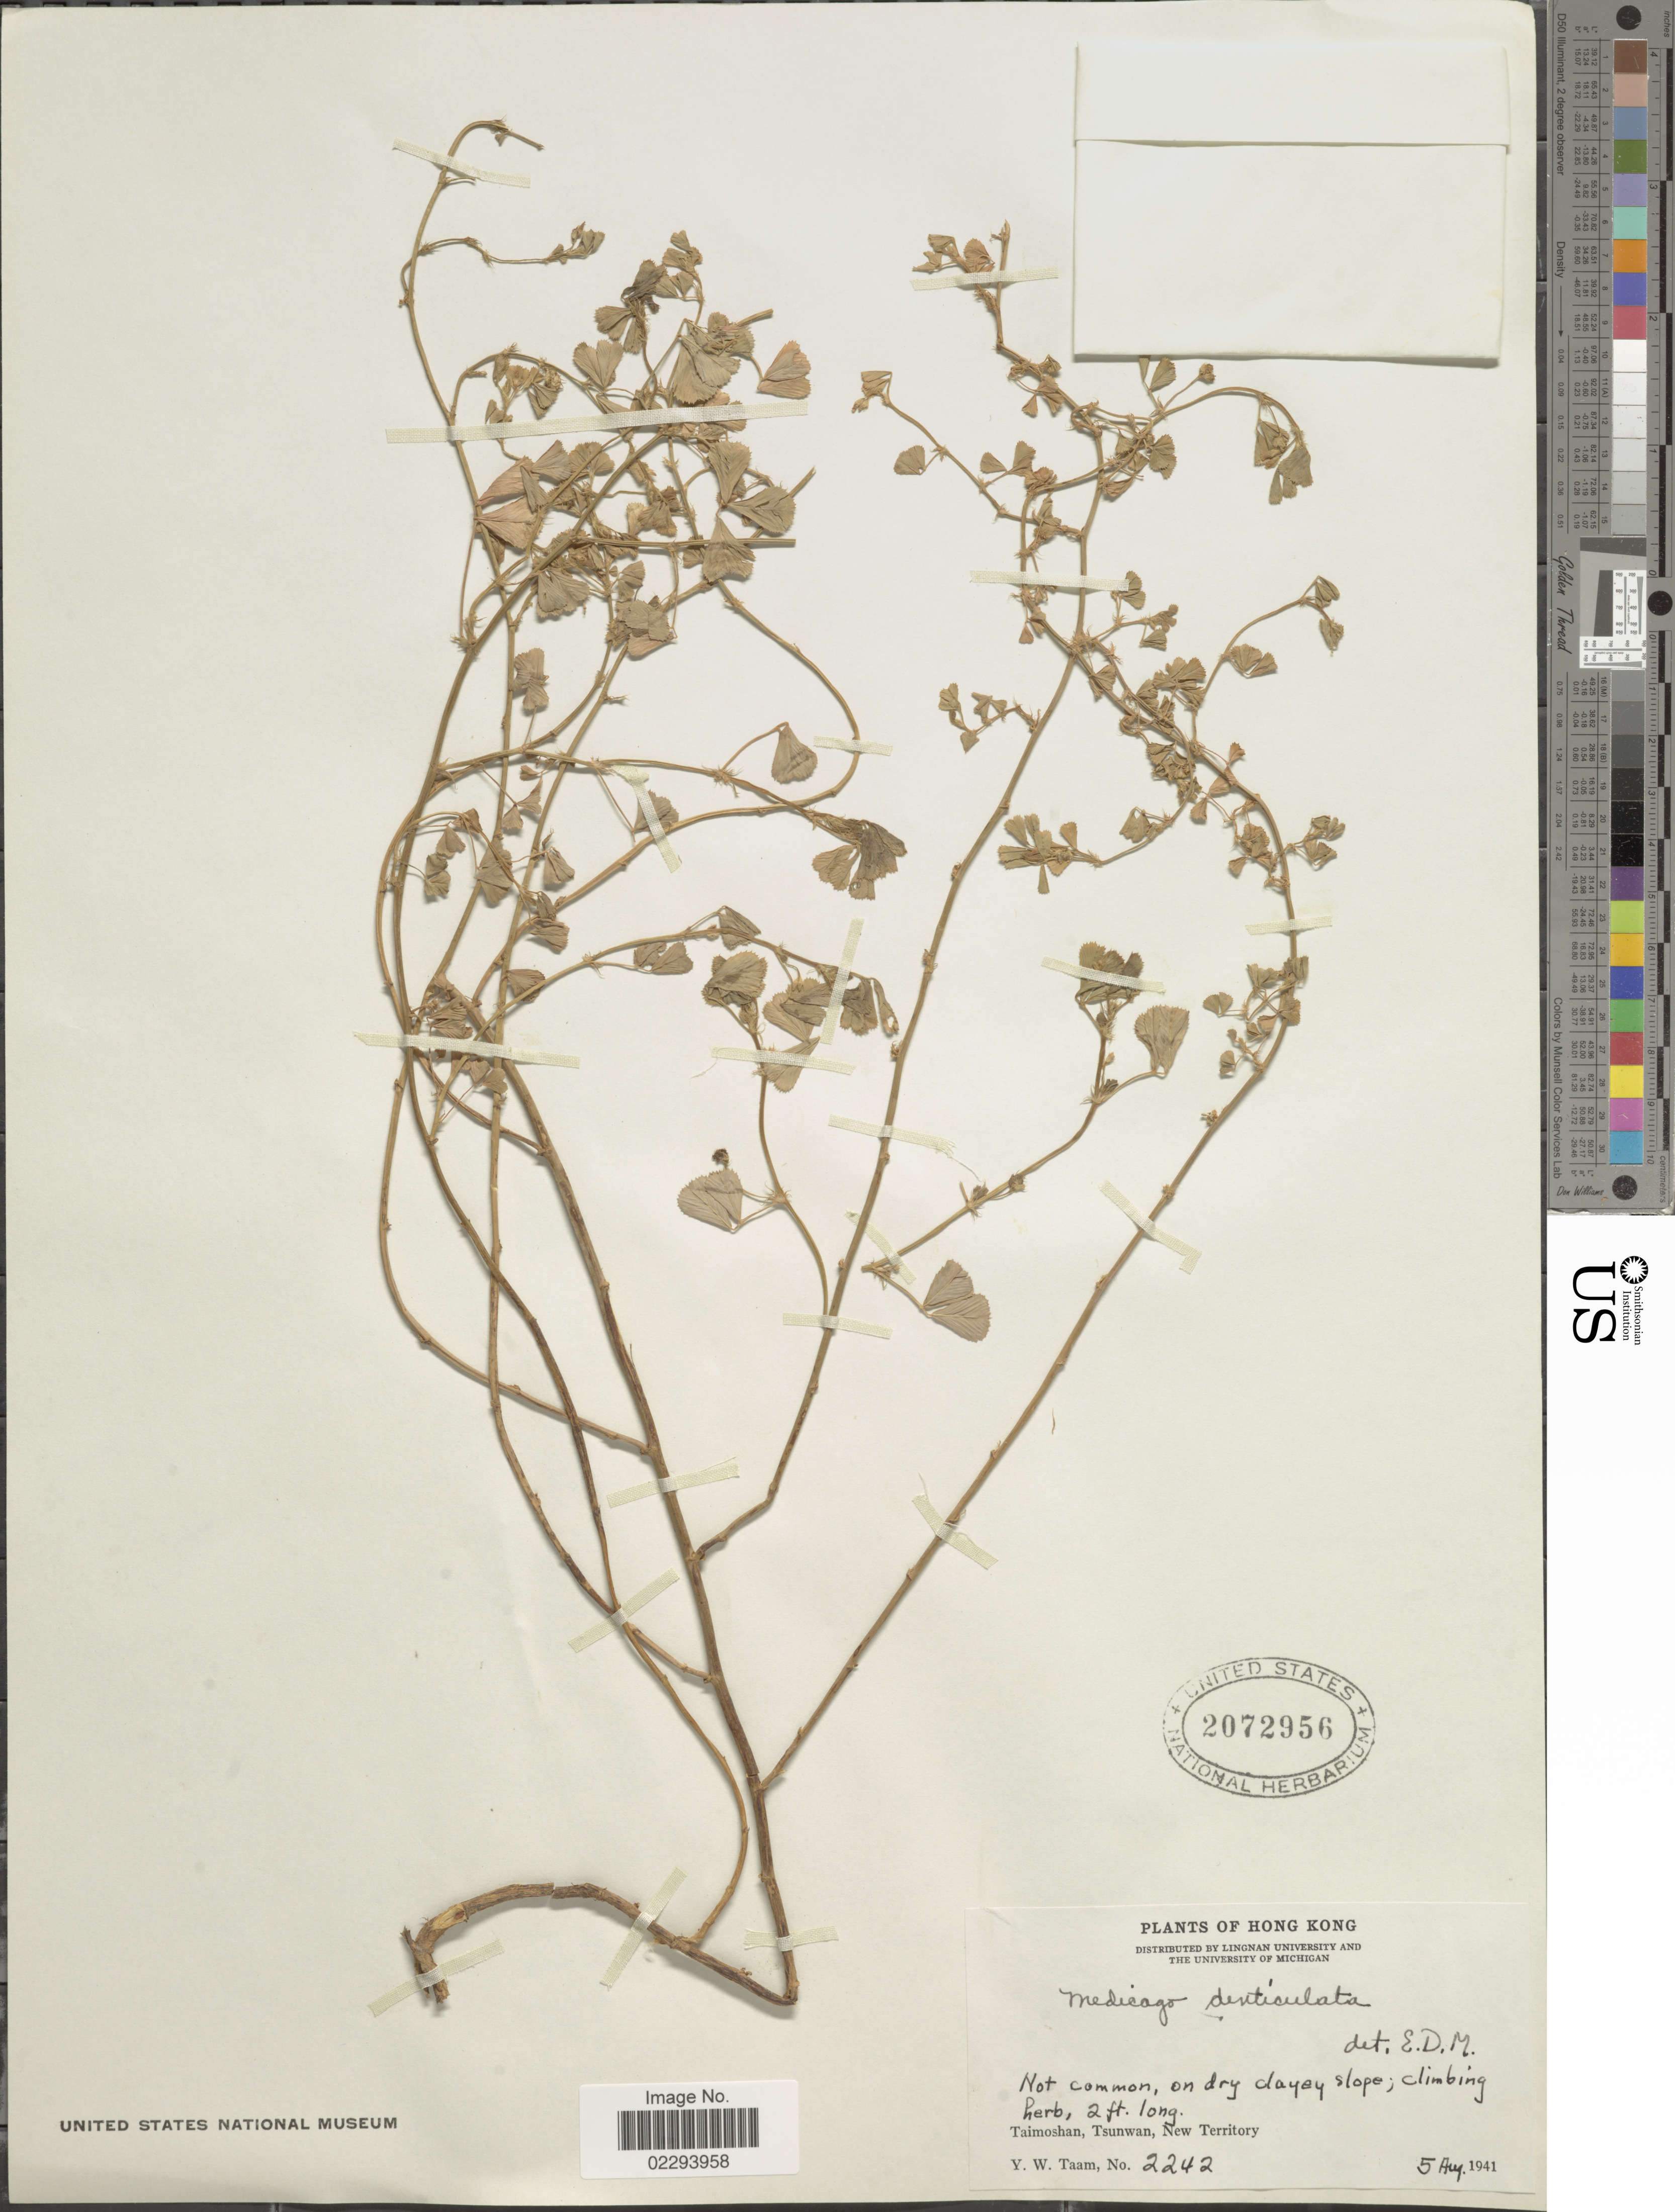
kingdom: Plantae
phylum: Tracheophyta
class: Magnoliopsida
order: Fabales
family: Fabaceae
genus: Medicago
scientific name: Medicago denticulata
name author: Willd.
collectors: Y. W. Taam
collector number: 2242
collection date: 1941-08-05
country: China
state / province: Hong Kong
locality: Hong kong, Taimoshan, Tsunwan, New Territory.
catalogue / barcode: US 2072956